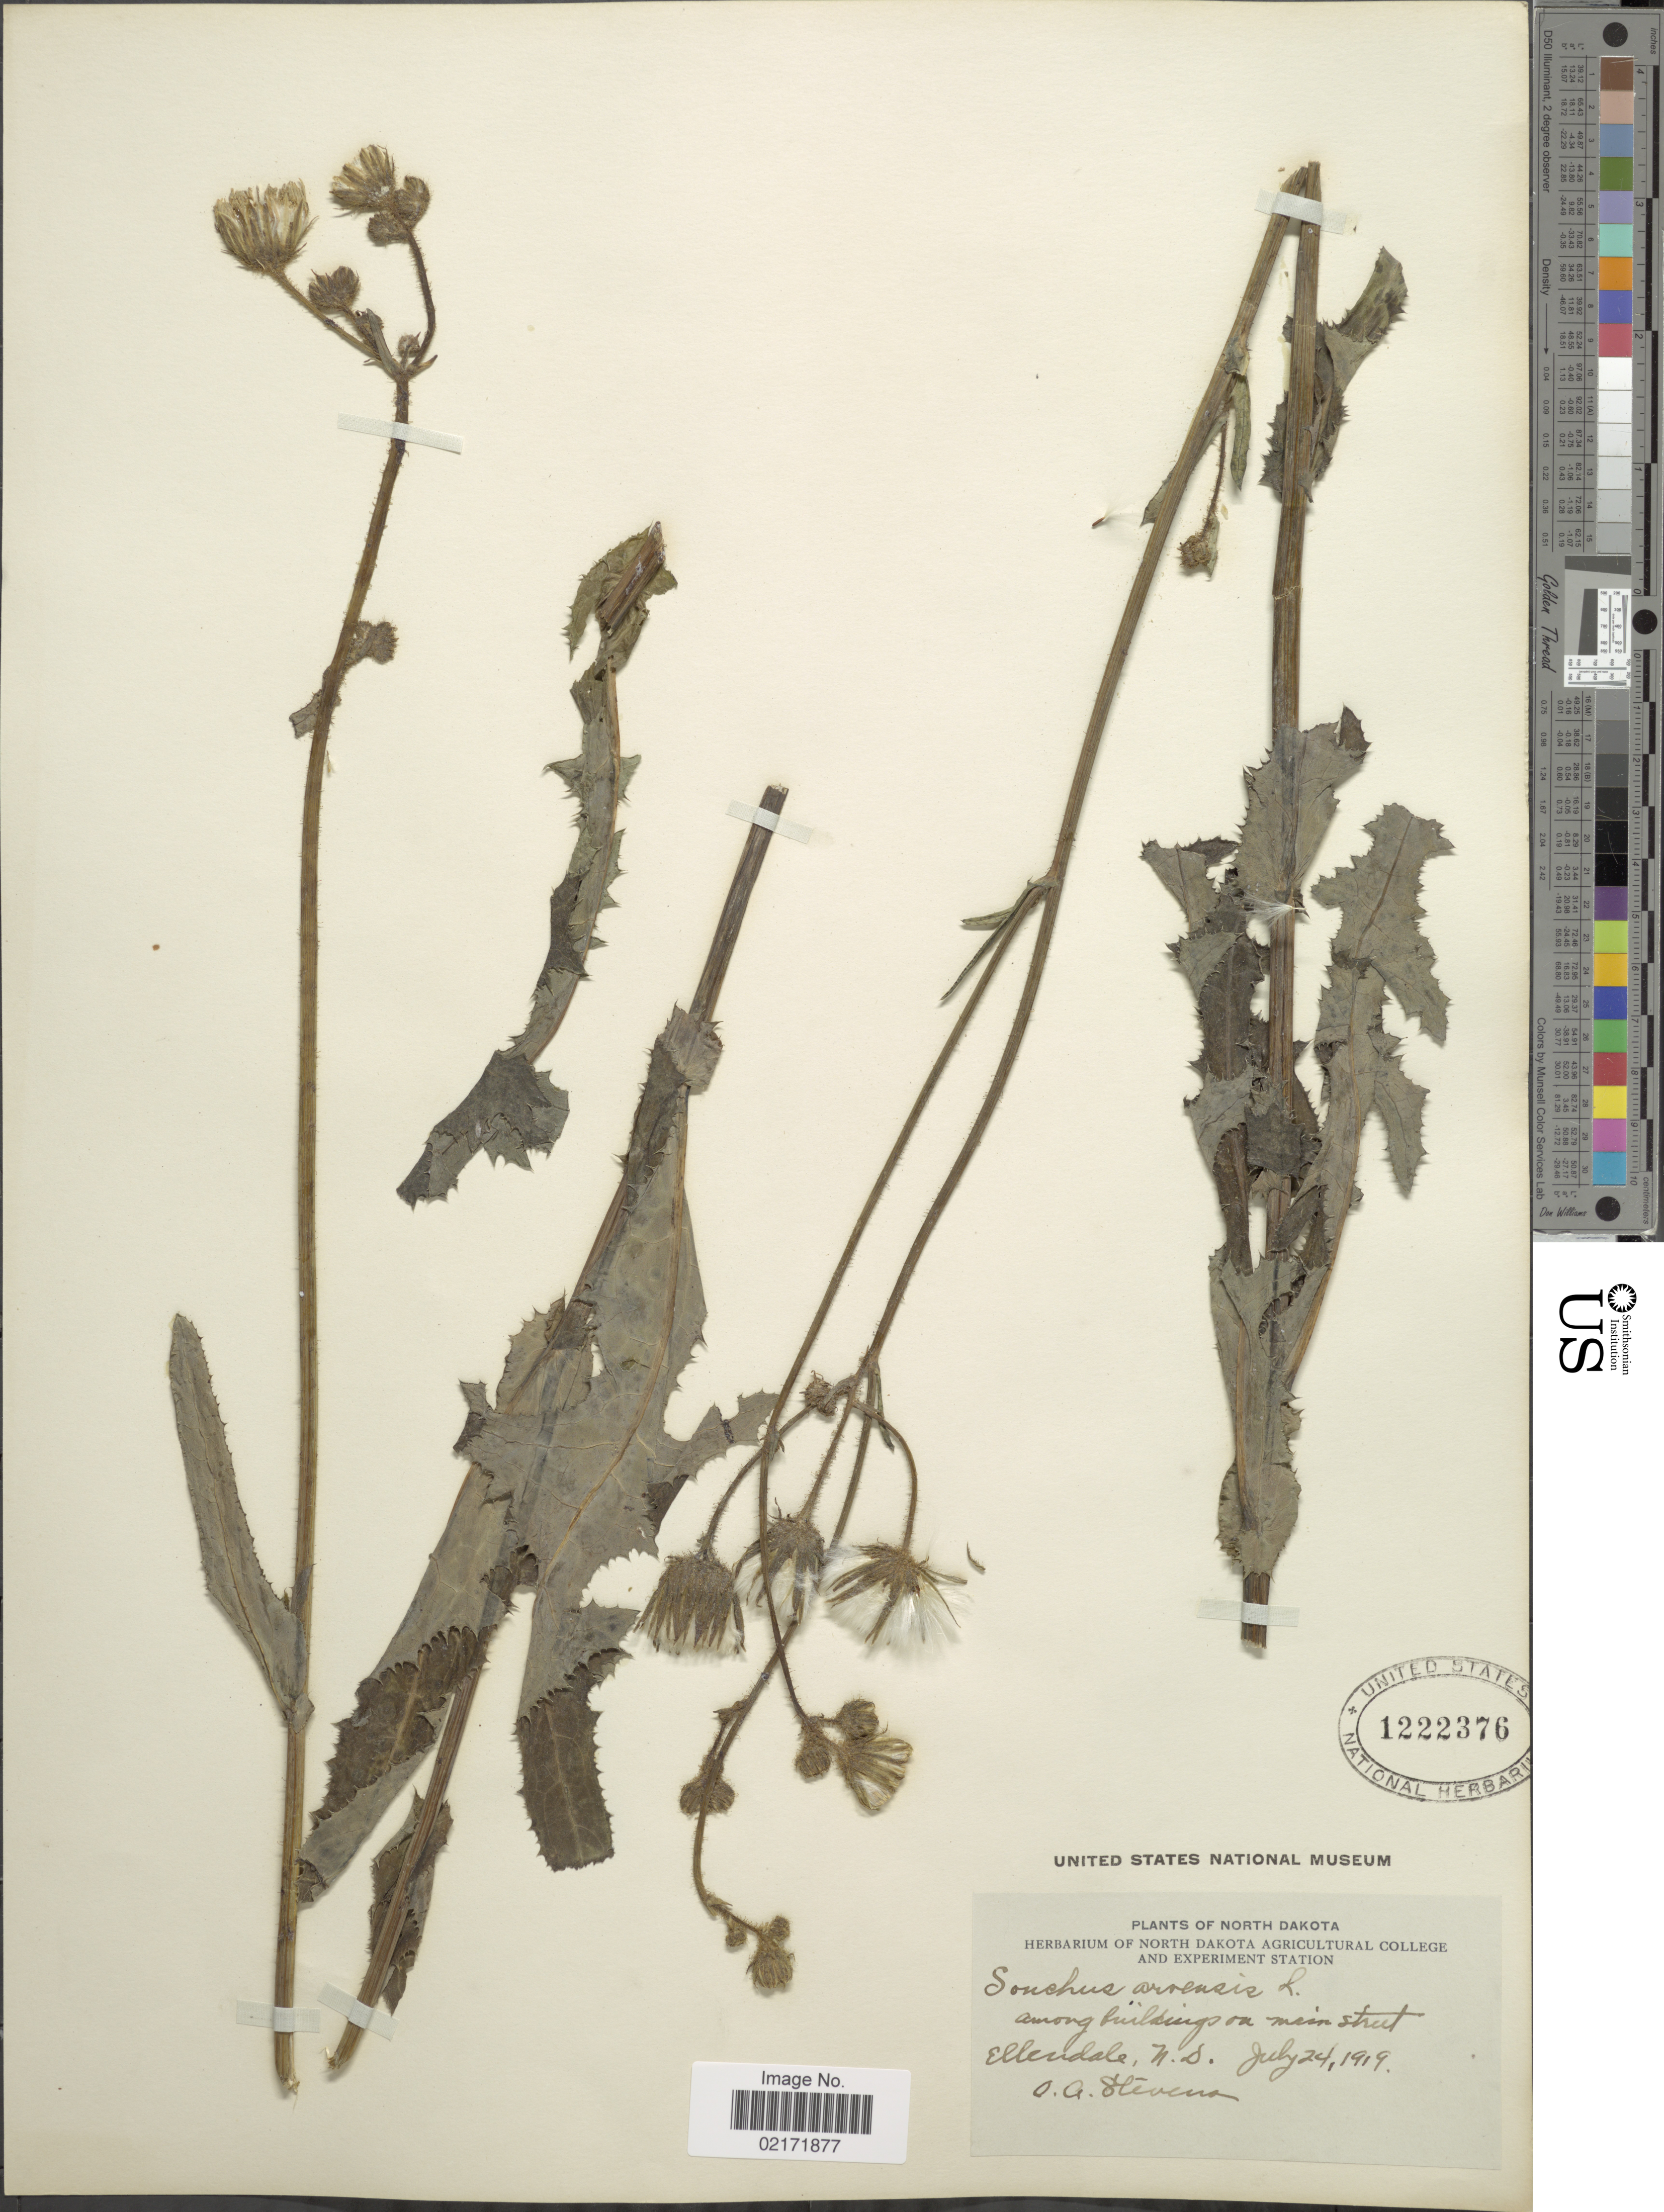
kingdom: Plantae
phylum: Tracheophyta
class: Magnoliopsida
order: Asterales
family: Asteraceae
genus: Sonchus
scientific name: Sonchus arvensis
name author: L.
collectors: O. A. Stevens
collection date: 1919-07-24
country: United States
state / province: North Dakota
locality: Among buildings on main sstreet, Ellendale.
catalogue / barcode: US 1222376